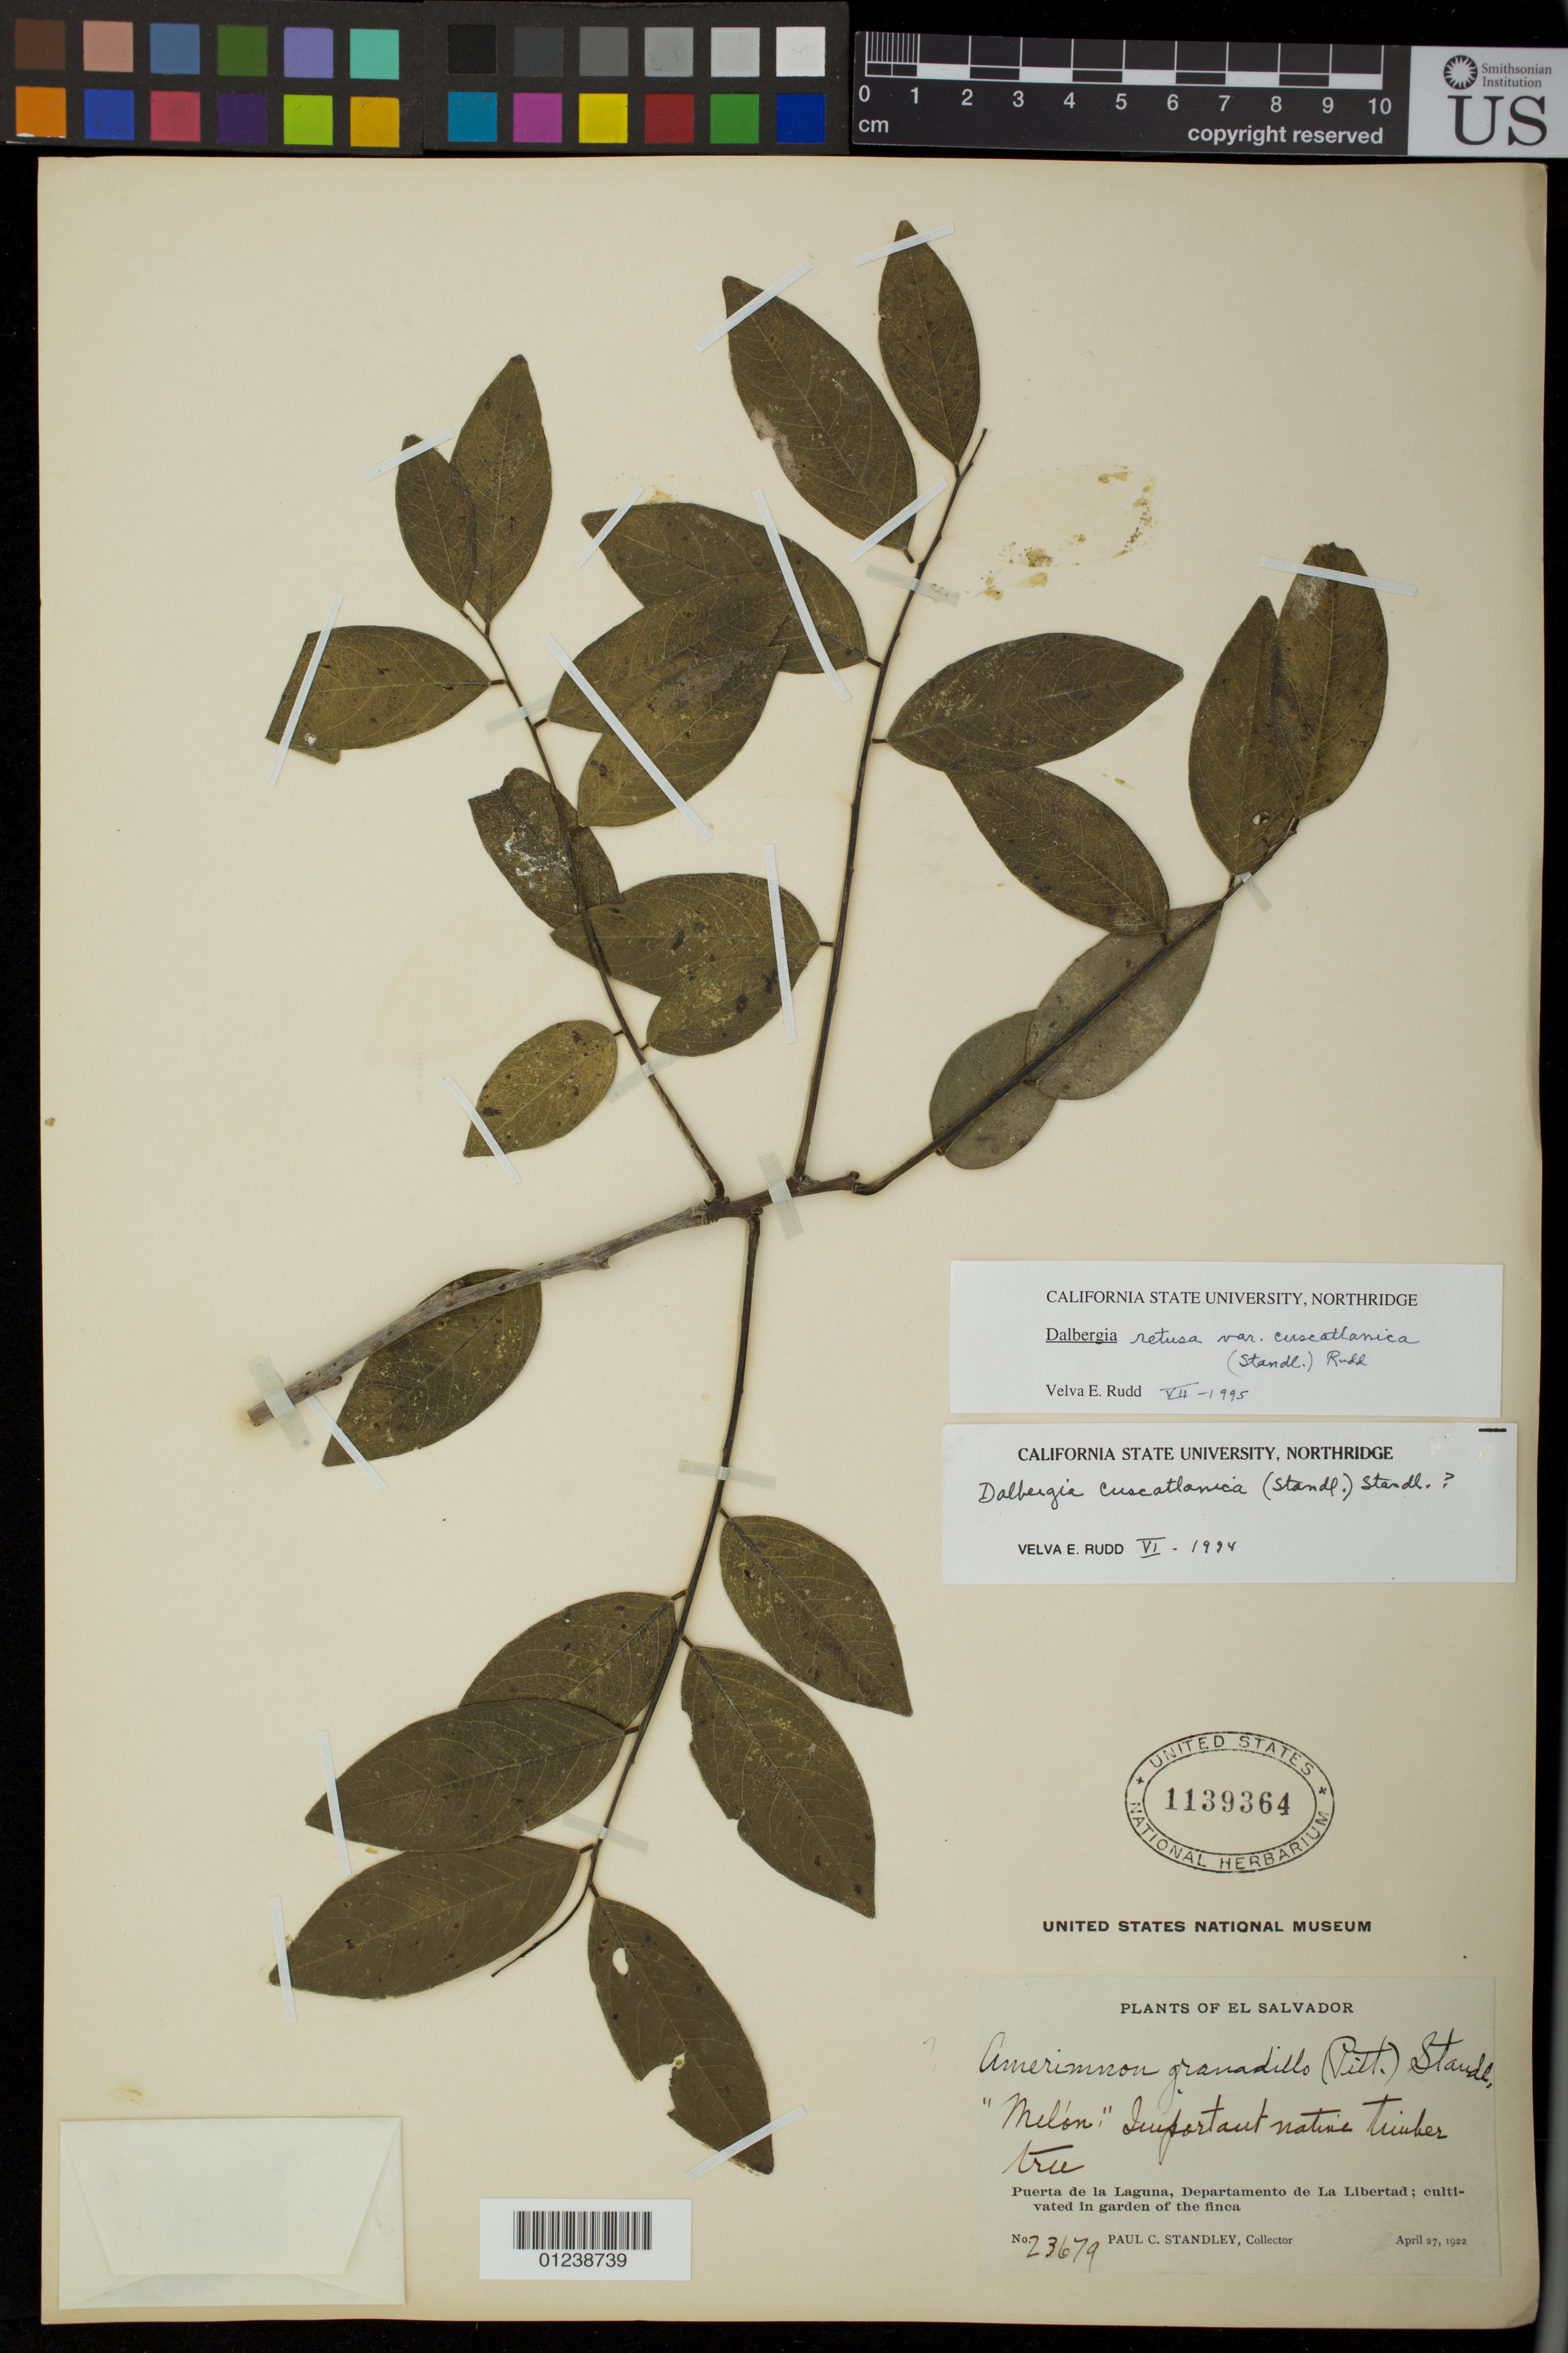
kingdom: Plantae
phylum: Tracheophyta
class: Magnoliopsida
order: Fabales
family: Fabaceae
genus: Dalbergia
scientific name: Dalbergia retusa var. cuscatlanica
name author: (Standl.) Rudd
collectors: P. C. Standley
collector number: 23679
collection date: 1922-04-27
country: El Salvador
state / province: La Libertad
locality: Puerta de la Laguna; cultivated in garden of the finca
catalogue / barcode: US 1139364